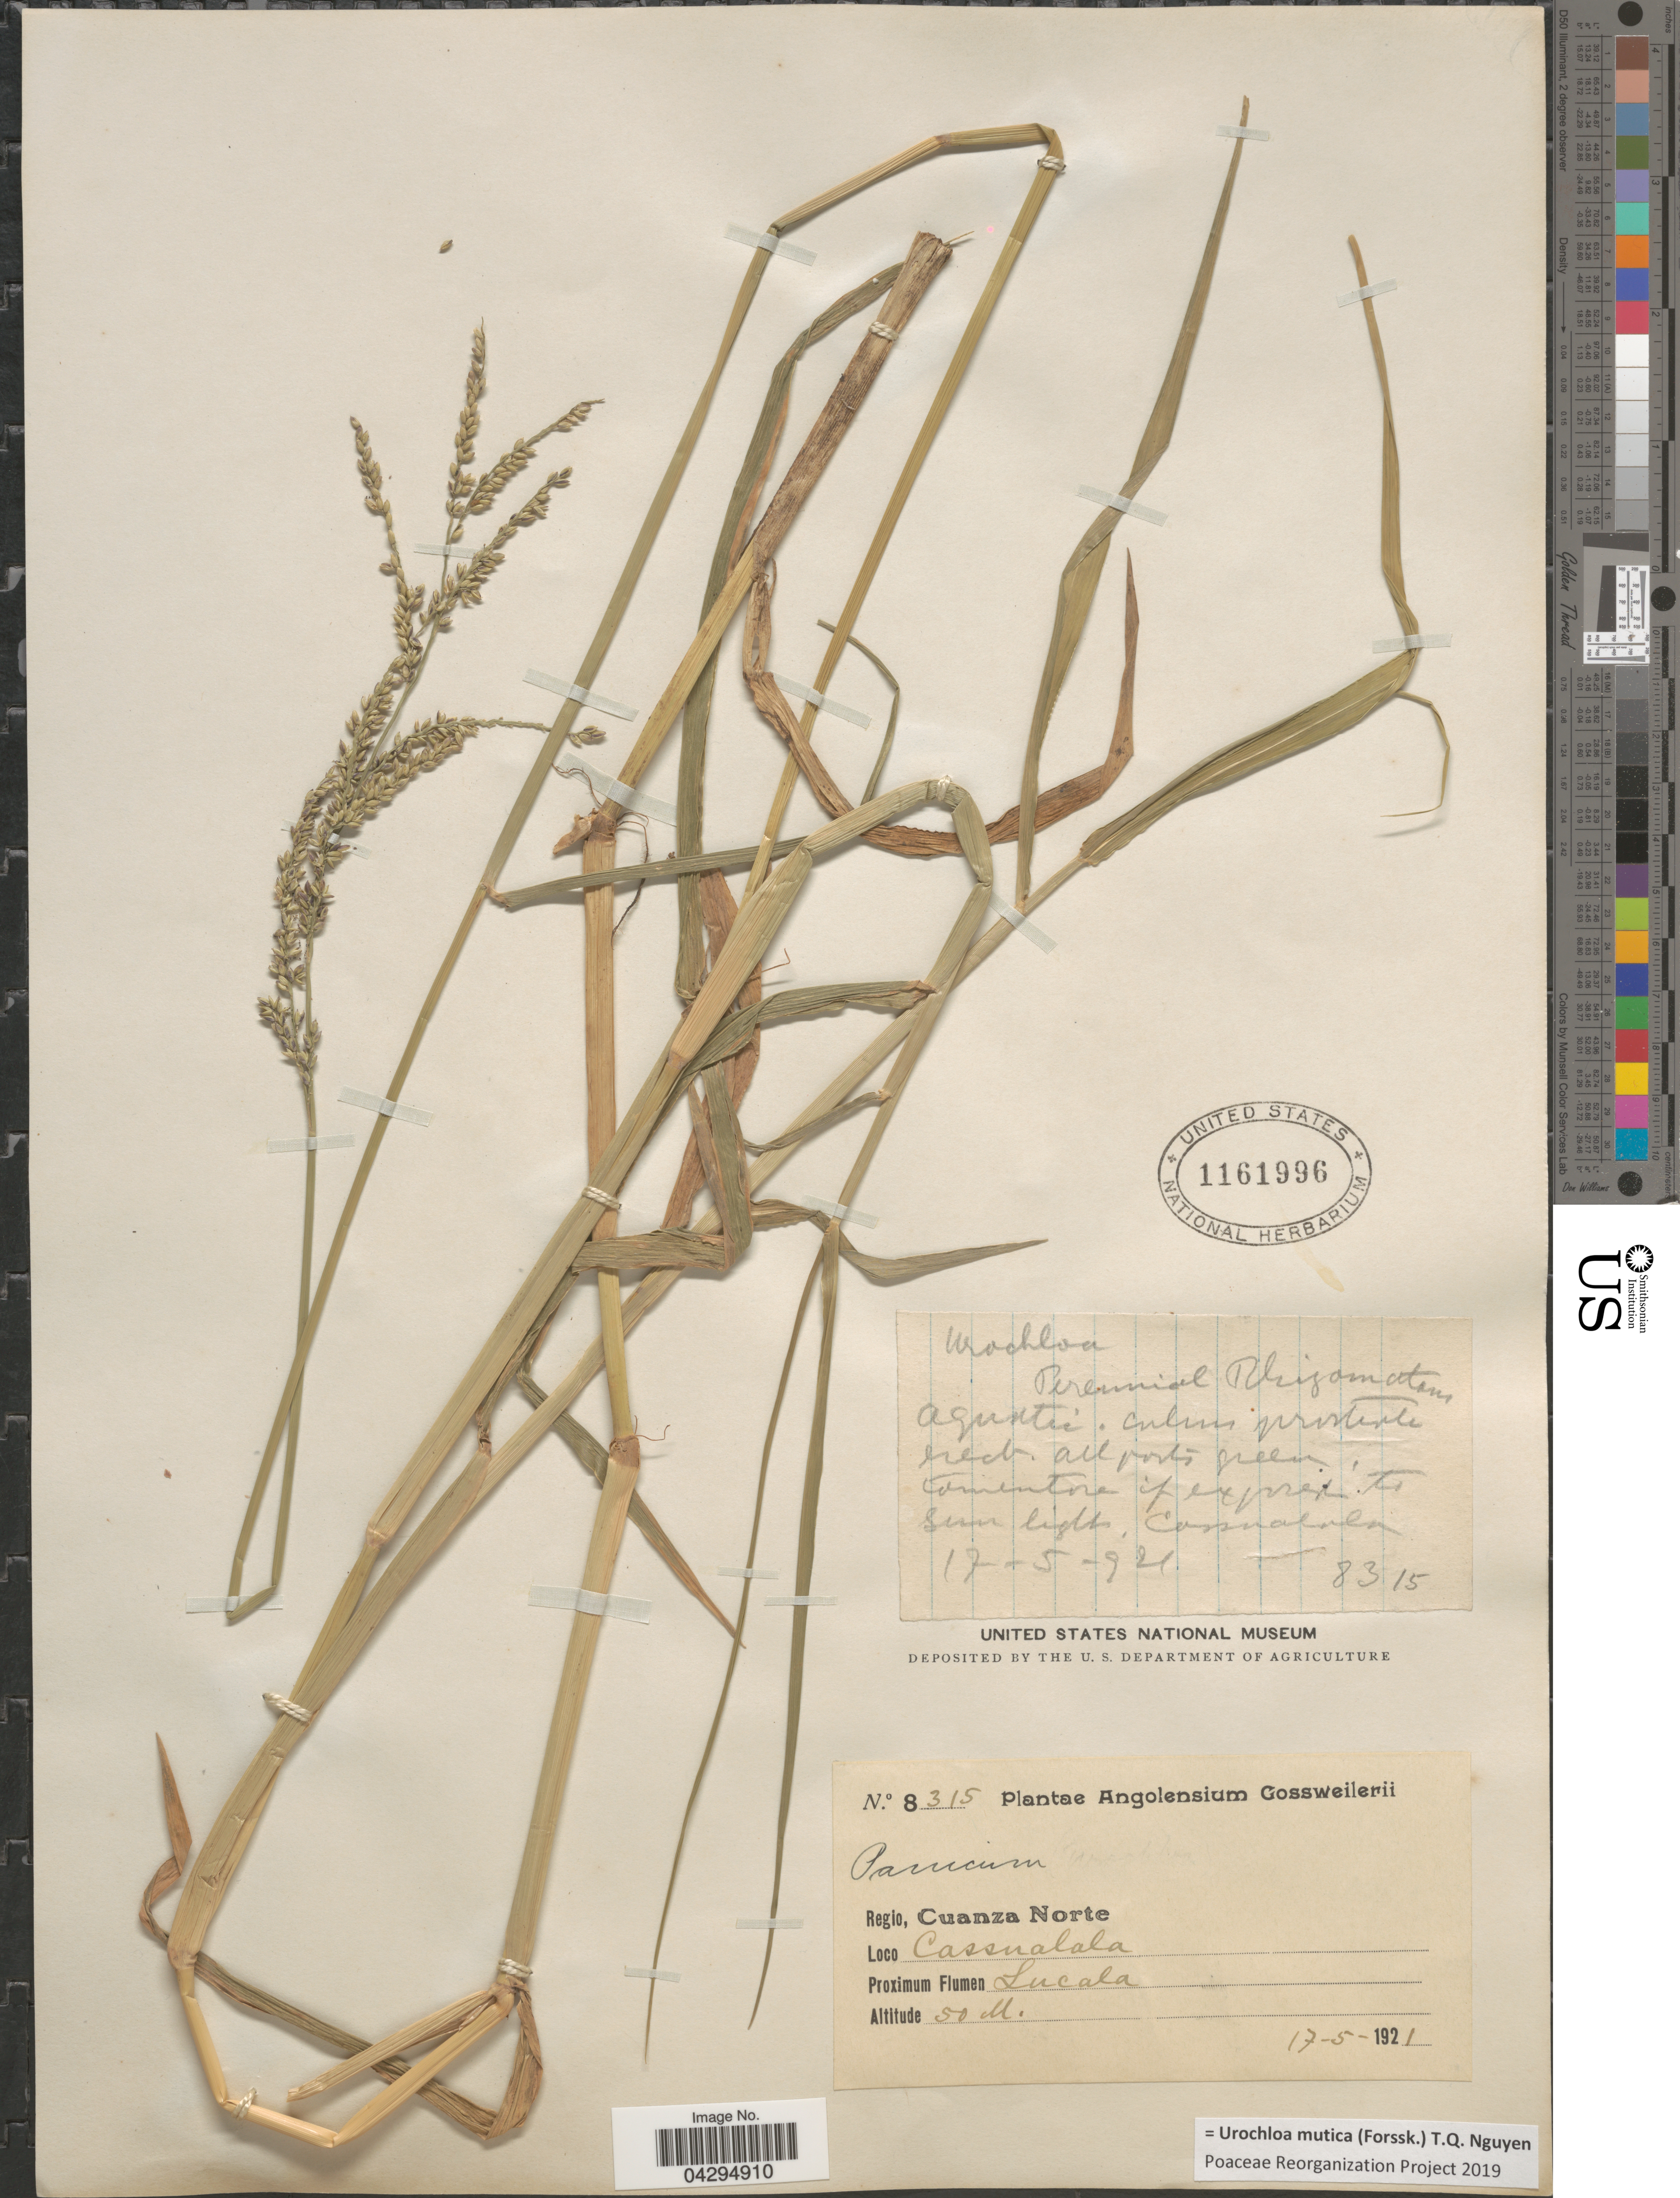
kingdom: Plantae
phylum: Tracheophyta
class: Liliopsida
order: Poales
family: Poaceae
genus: Urochloa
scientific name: Urochloa mutica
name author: (Forssk.) T.Q. Nguyen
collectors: -. Gossweiler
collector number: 8315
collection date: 1921-05-17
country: Angola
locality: Angolensium. Regio, Cuanza Norte. Cassualala. Proximum Flumen Lucala.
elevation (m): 50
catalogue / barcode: US 1161996